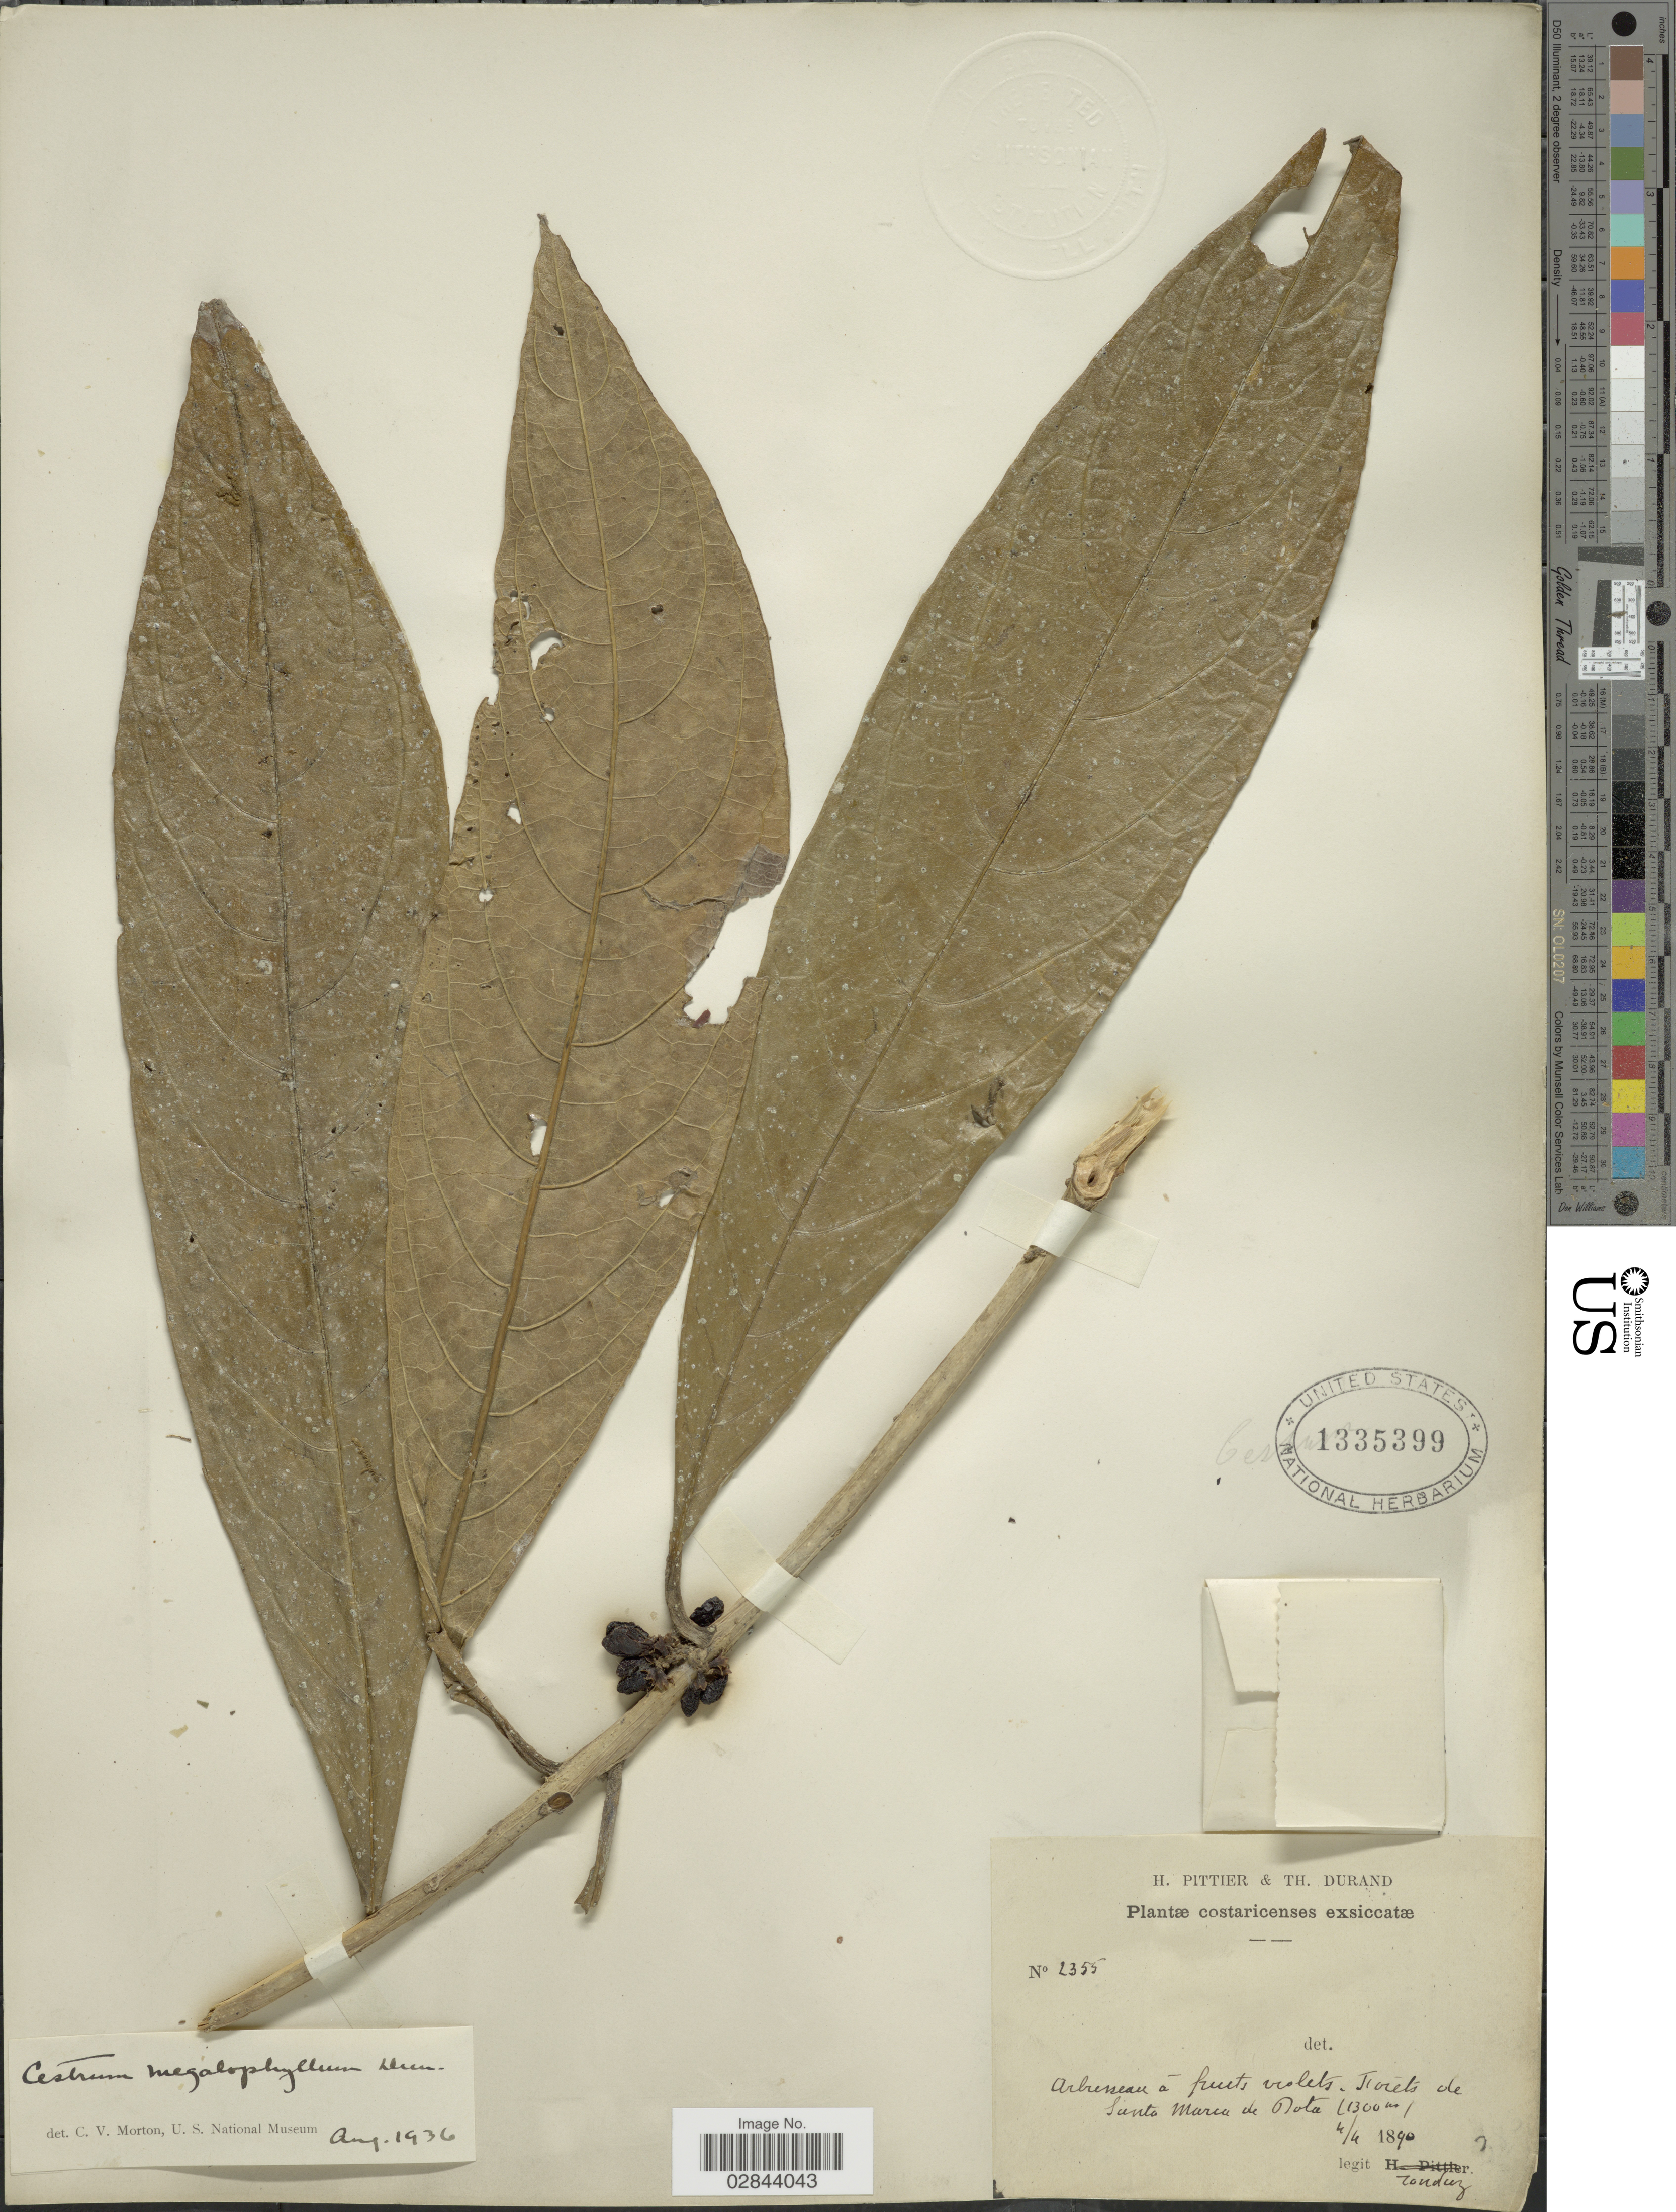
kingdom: Plantae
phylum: Tracheophyta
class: Magnoliopsida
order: Solanales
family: Solanaceae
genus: Cestrum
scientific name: Cestrum schlechtendahlii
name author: G. Don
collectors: Tonduz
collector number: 2355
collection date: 1890-04-04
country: Costa Rica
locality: Forêts de Santa Marca de Dota.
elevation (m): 1300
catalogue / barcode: US 1335399